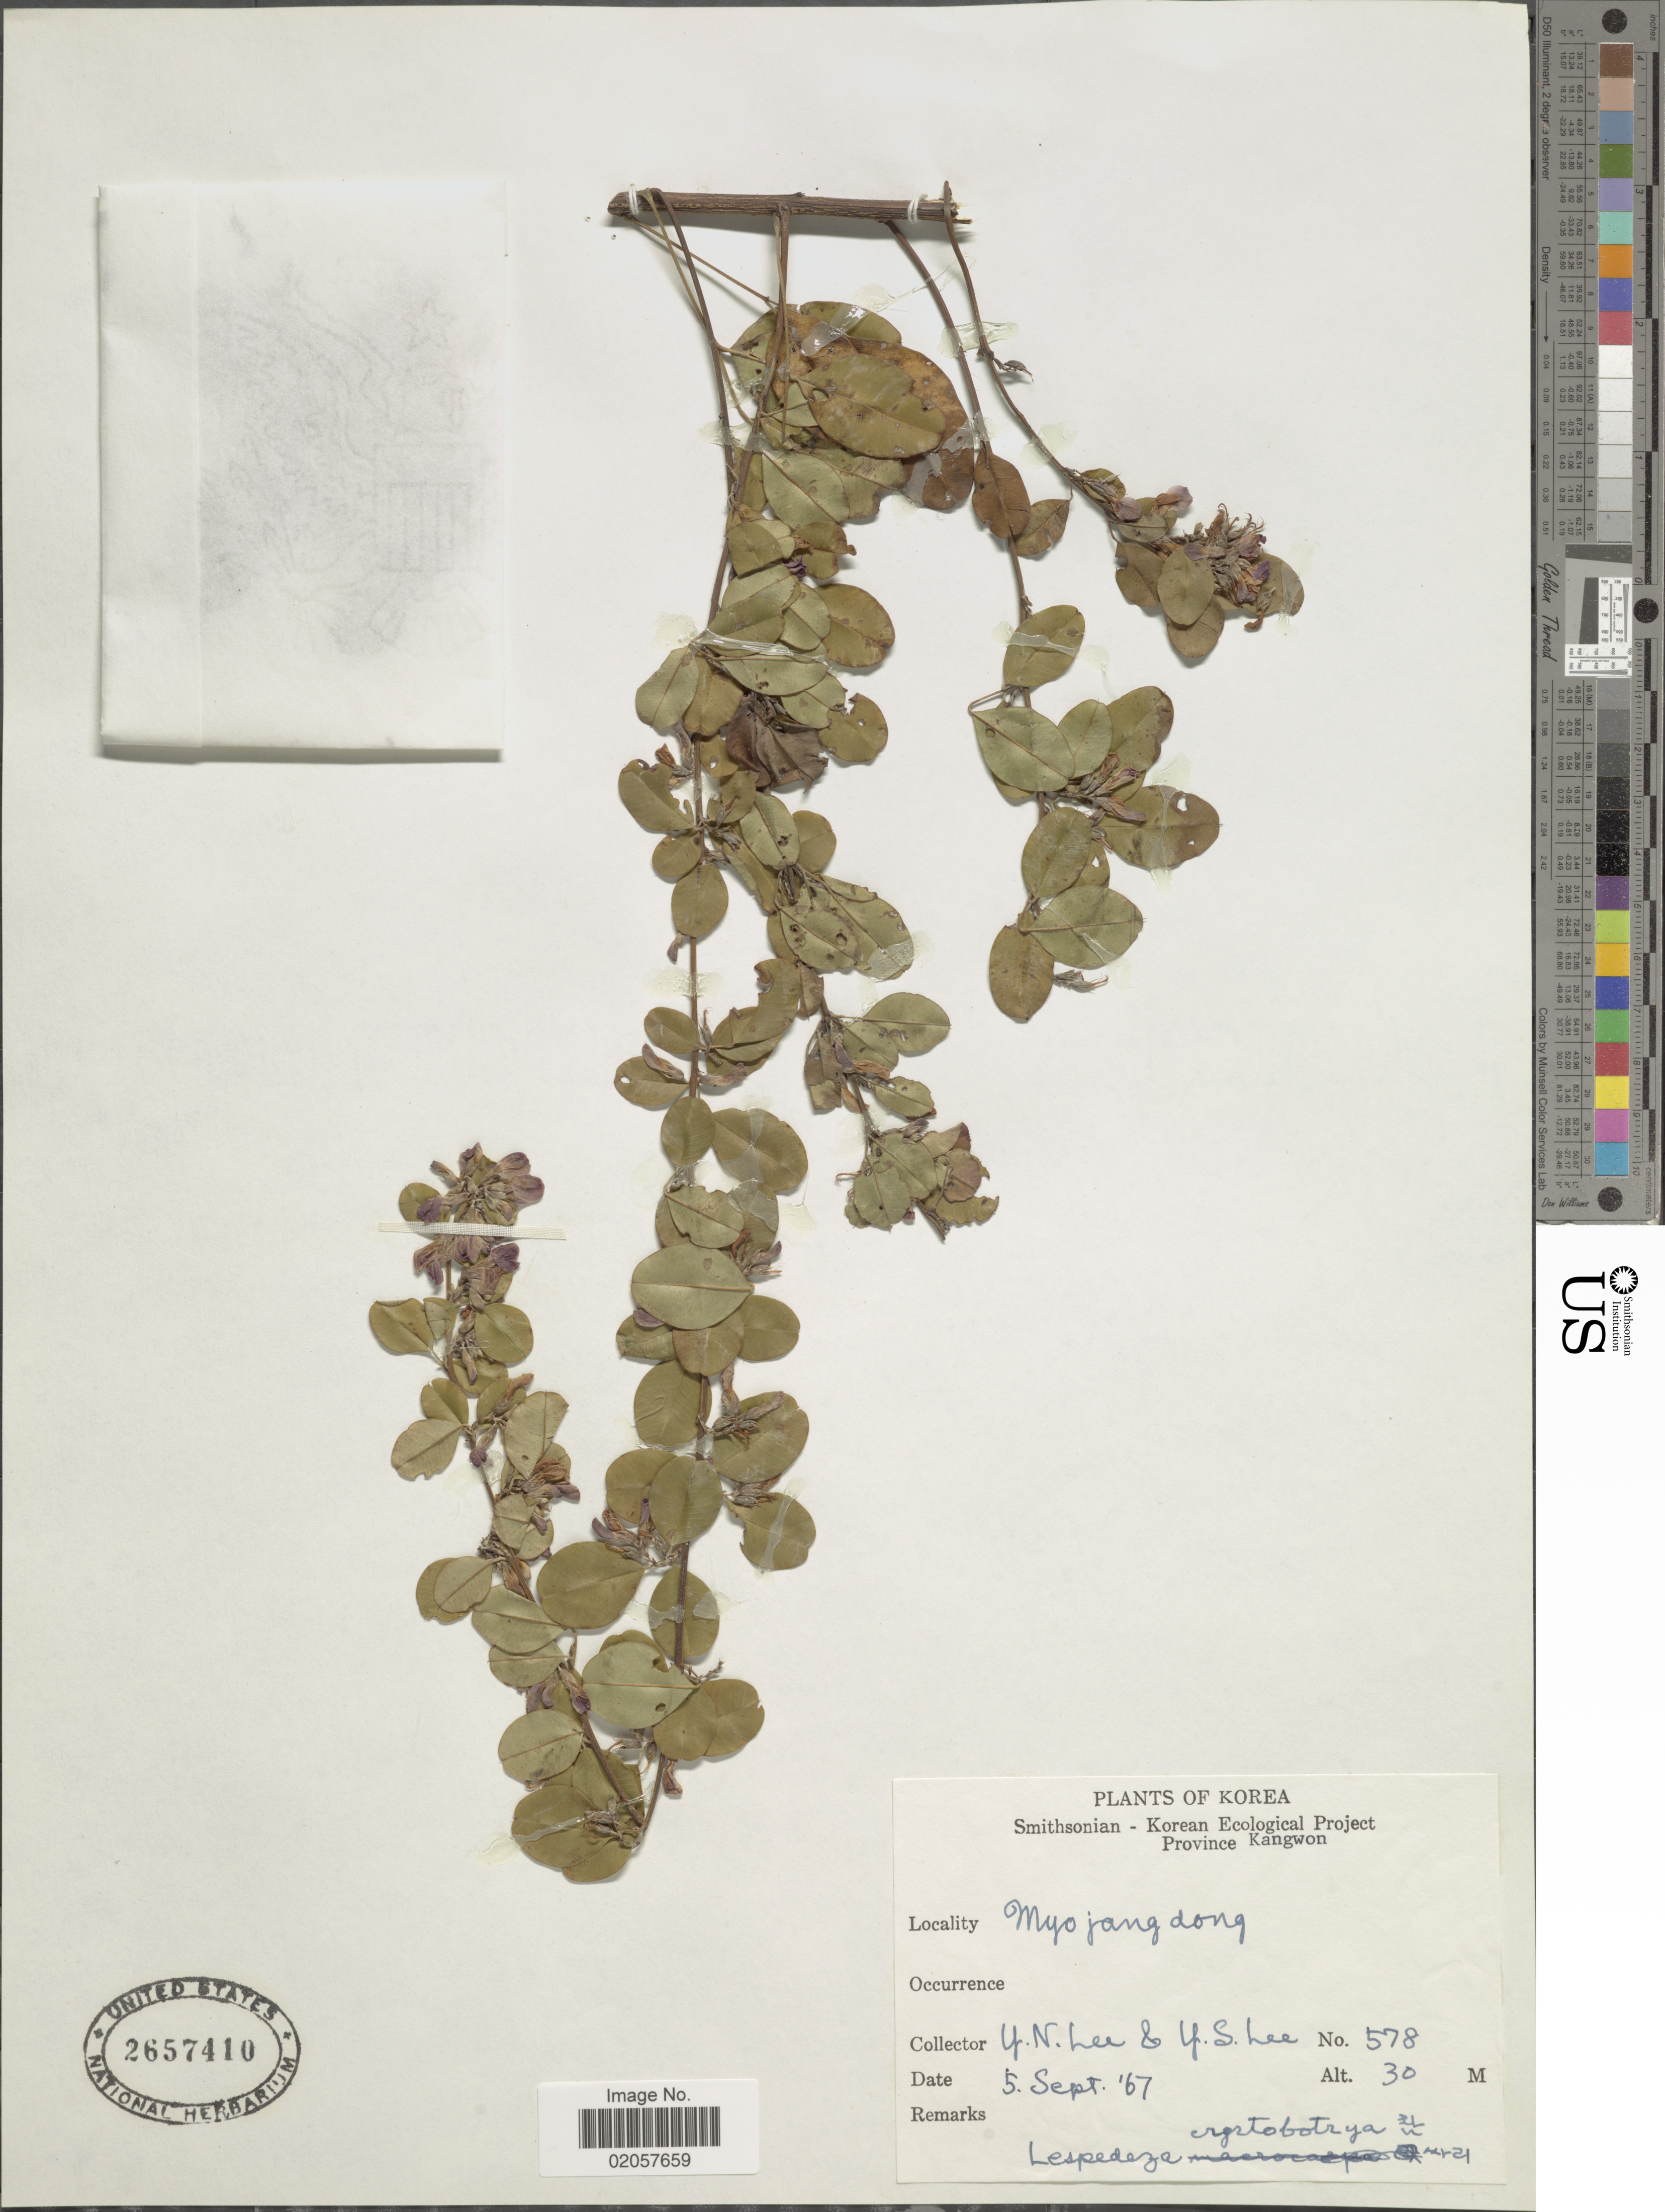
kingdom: Plantae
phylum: Tracheophyta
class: Magnoliopsida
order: Fabales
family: Fabaceae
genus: Lespedeza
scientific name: Lespedeza cyrtobotrya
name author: Miq.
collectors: Y. N. Lee & Y. S. Lee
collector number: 578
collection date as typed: Transcribed d/m/y: 5/9/67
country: North Korea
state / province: Kangwon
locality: Myo jang dong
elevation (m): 30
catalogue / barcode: US 26574100